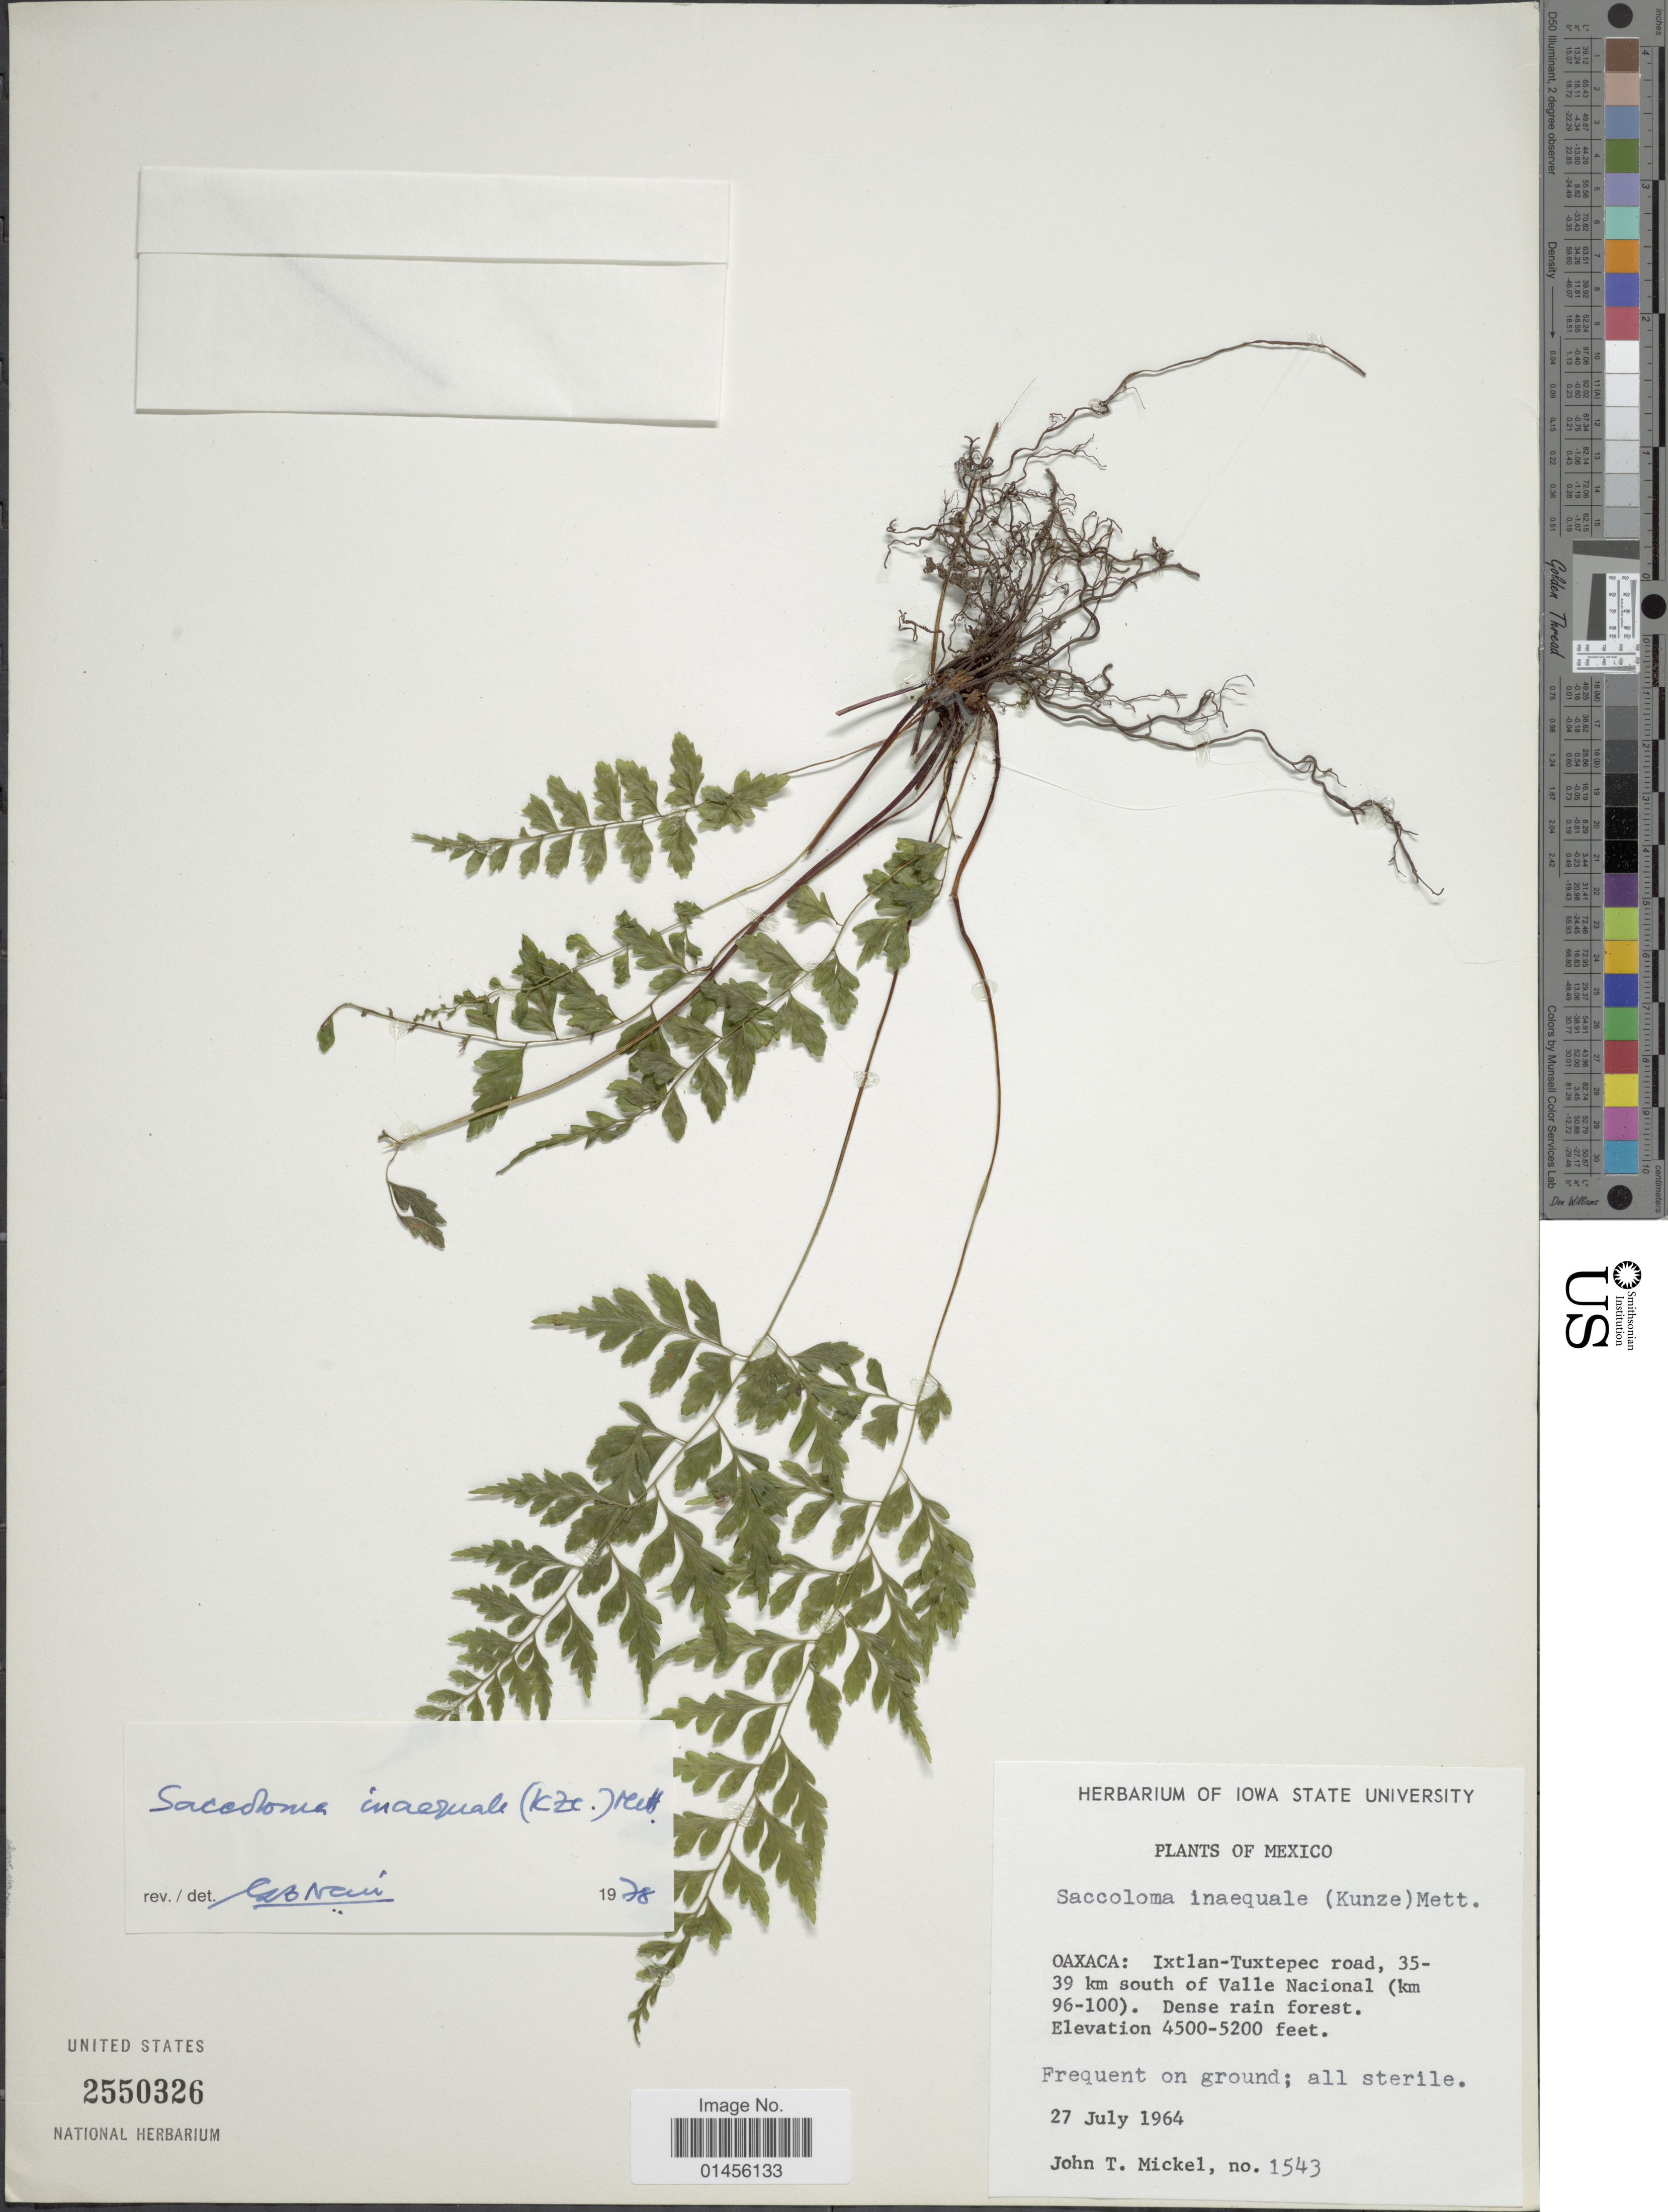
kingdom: Plantae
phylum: Tracheophyta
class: Polypodiopsida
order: Polypodiales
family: Saccolomataceae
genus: Saccoloma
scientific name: Saccoloma inaequale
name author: (Kunze) Mett.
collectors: J. T. Mickel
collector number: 1543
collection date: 1964-07-27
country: Mexico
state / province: Oaxaca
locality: Ixtlan-Tuxtepec road, 35-39 km south of Valle Nacional (km 96-100)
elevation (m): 1372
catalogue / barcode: US 2550326